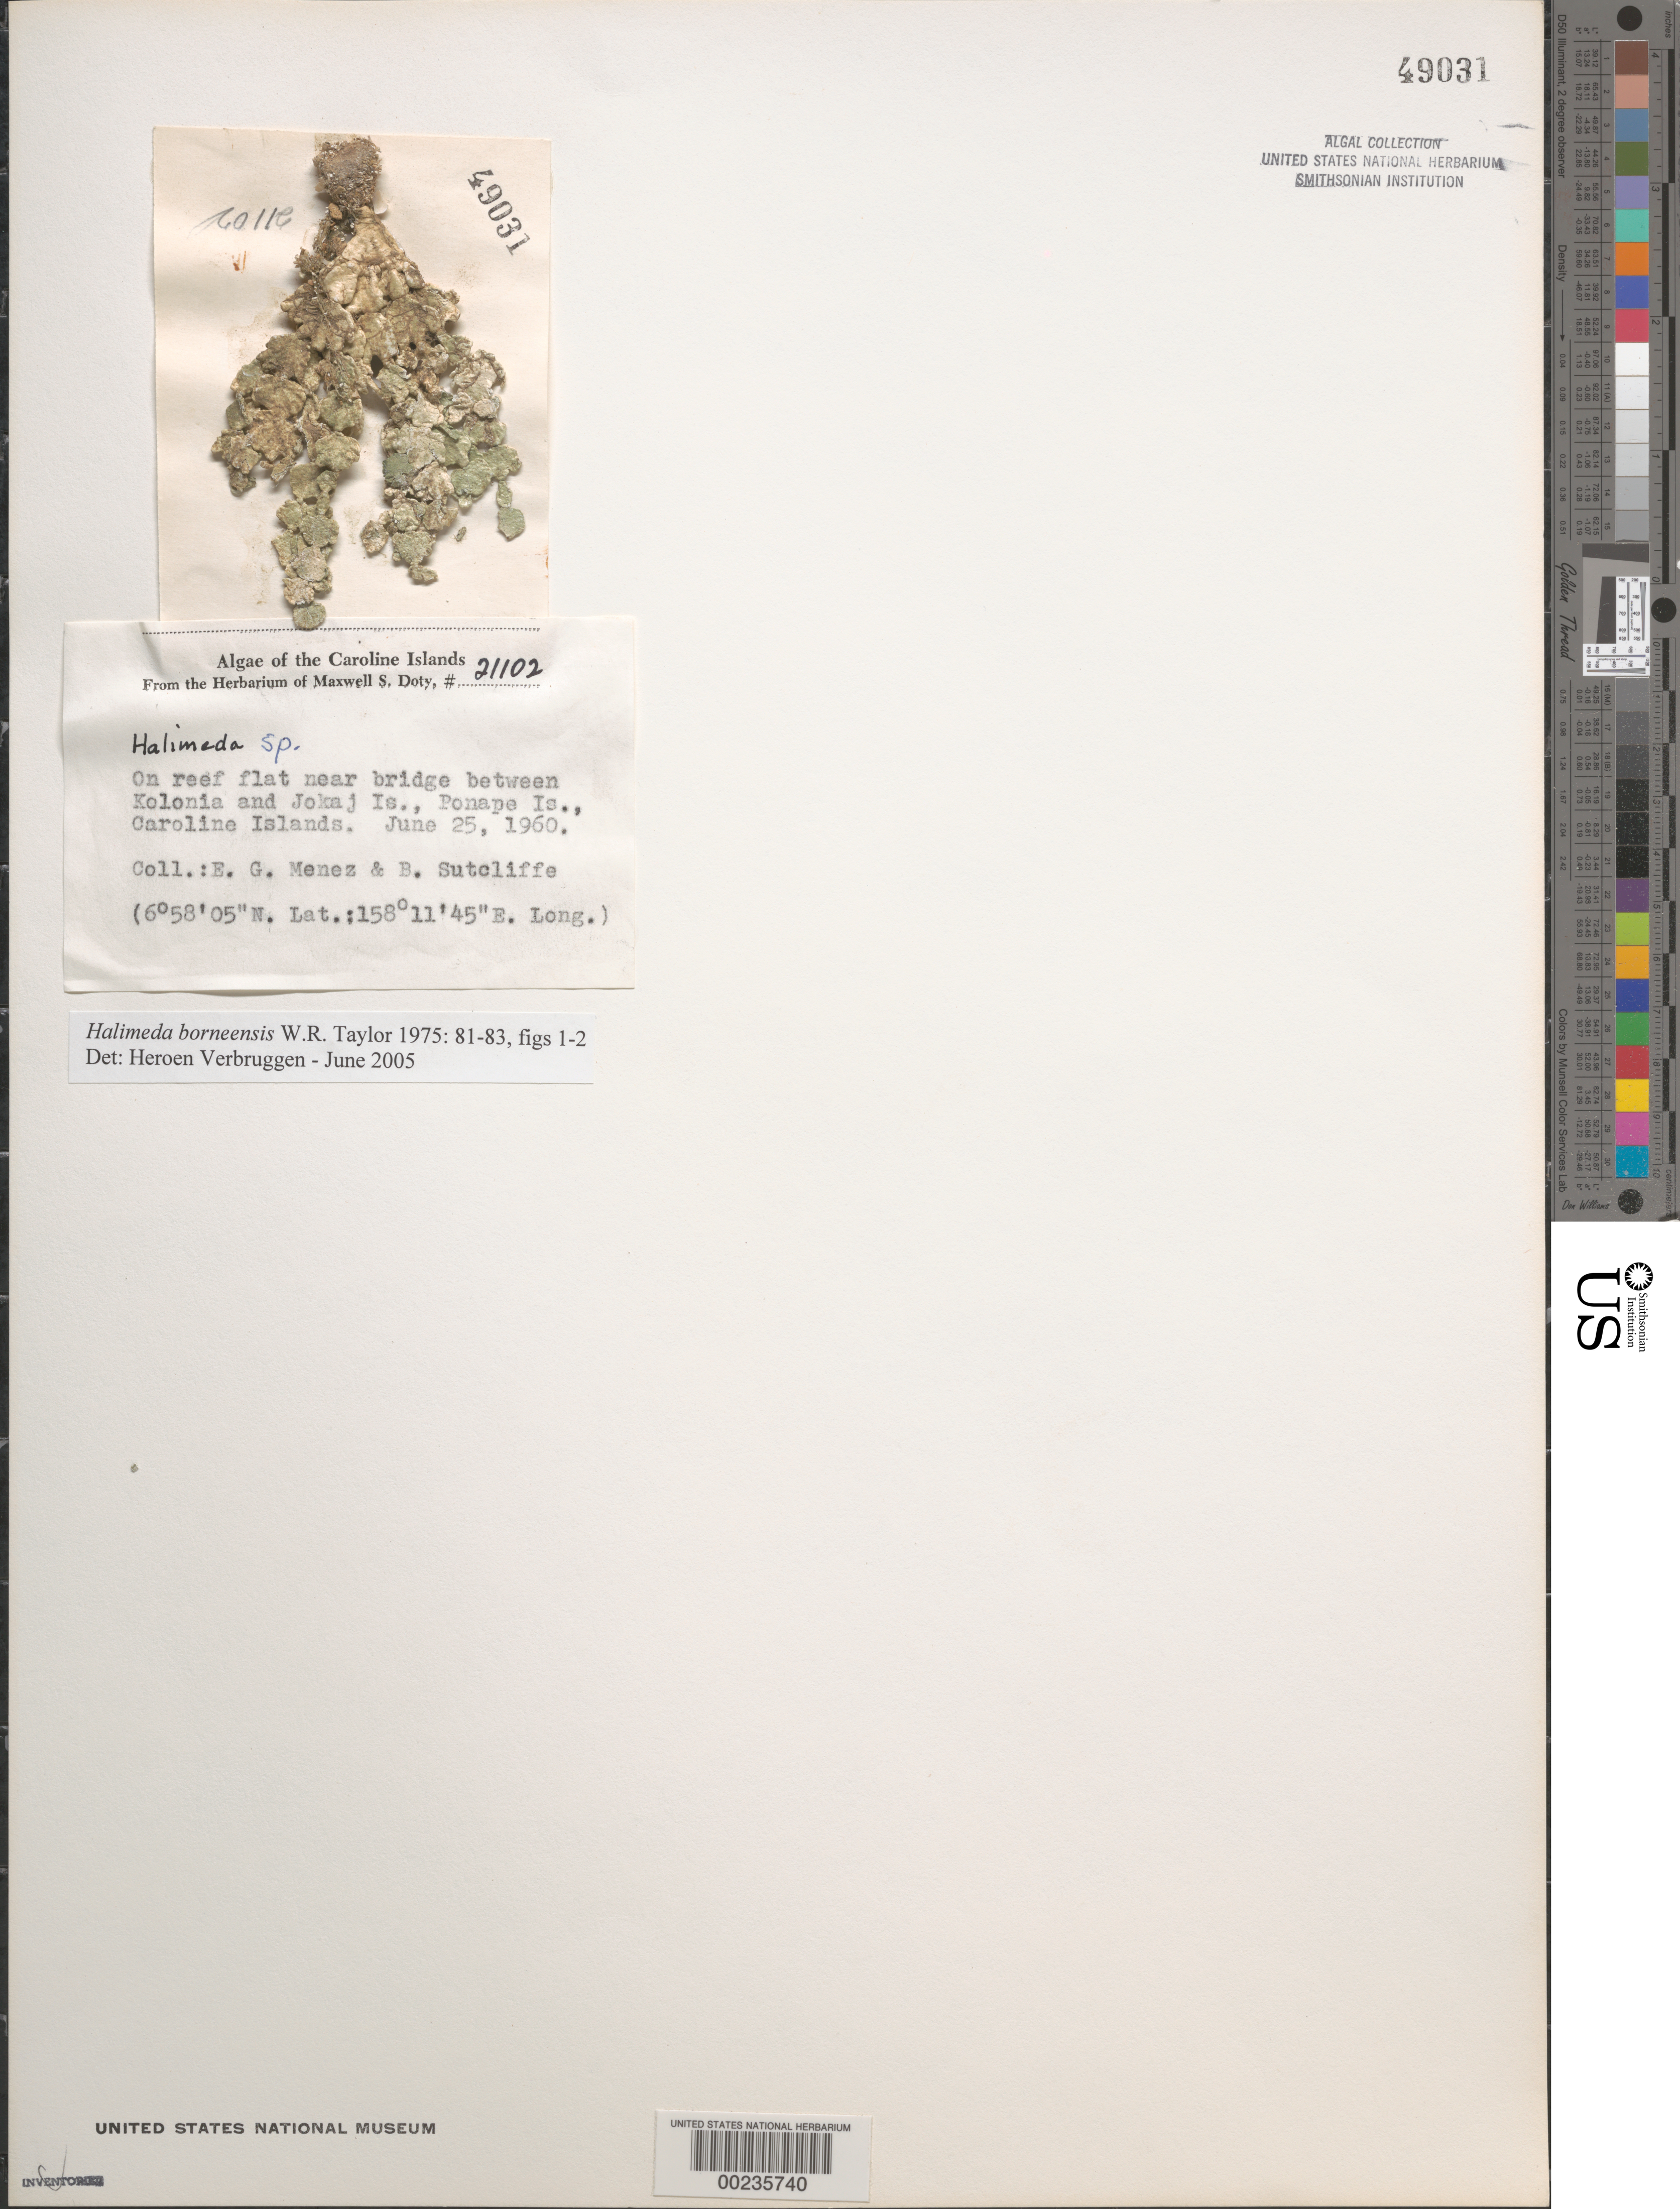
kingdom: Plantae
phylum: Chlorophyta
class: Ulvophyceae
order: Bryopsidales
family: Halimedaceae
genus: Halimeda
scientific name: Halimeda borneensis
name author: W.R. Taylor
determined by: Verbruggen, H.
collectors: Meñez & B. Sutcliffe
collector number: MSD 21102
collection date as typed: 25 Jun 1960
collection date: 1960-06-25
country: Micronesia, Federated States of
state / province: Pohnpei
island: Pohnpei [Ponape]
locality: Between Kolonia Islet and Sokehs (Jokaj) Islet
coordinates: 6 58' 05" N, 158 11' 45" E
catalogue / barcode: US 49031